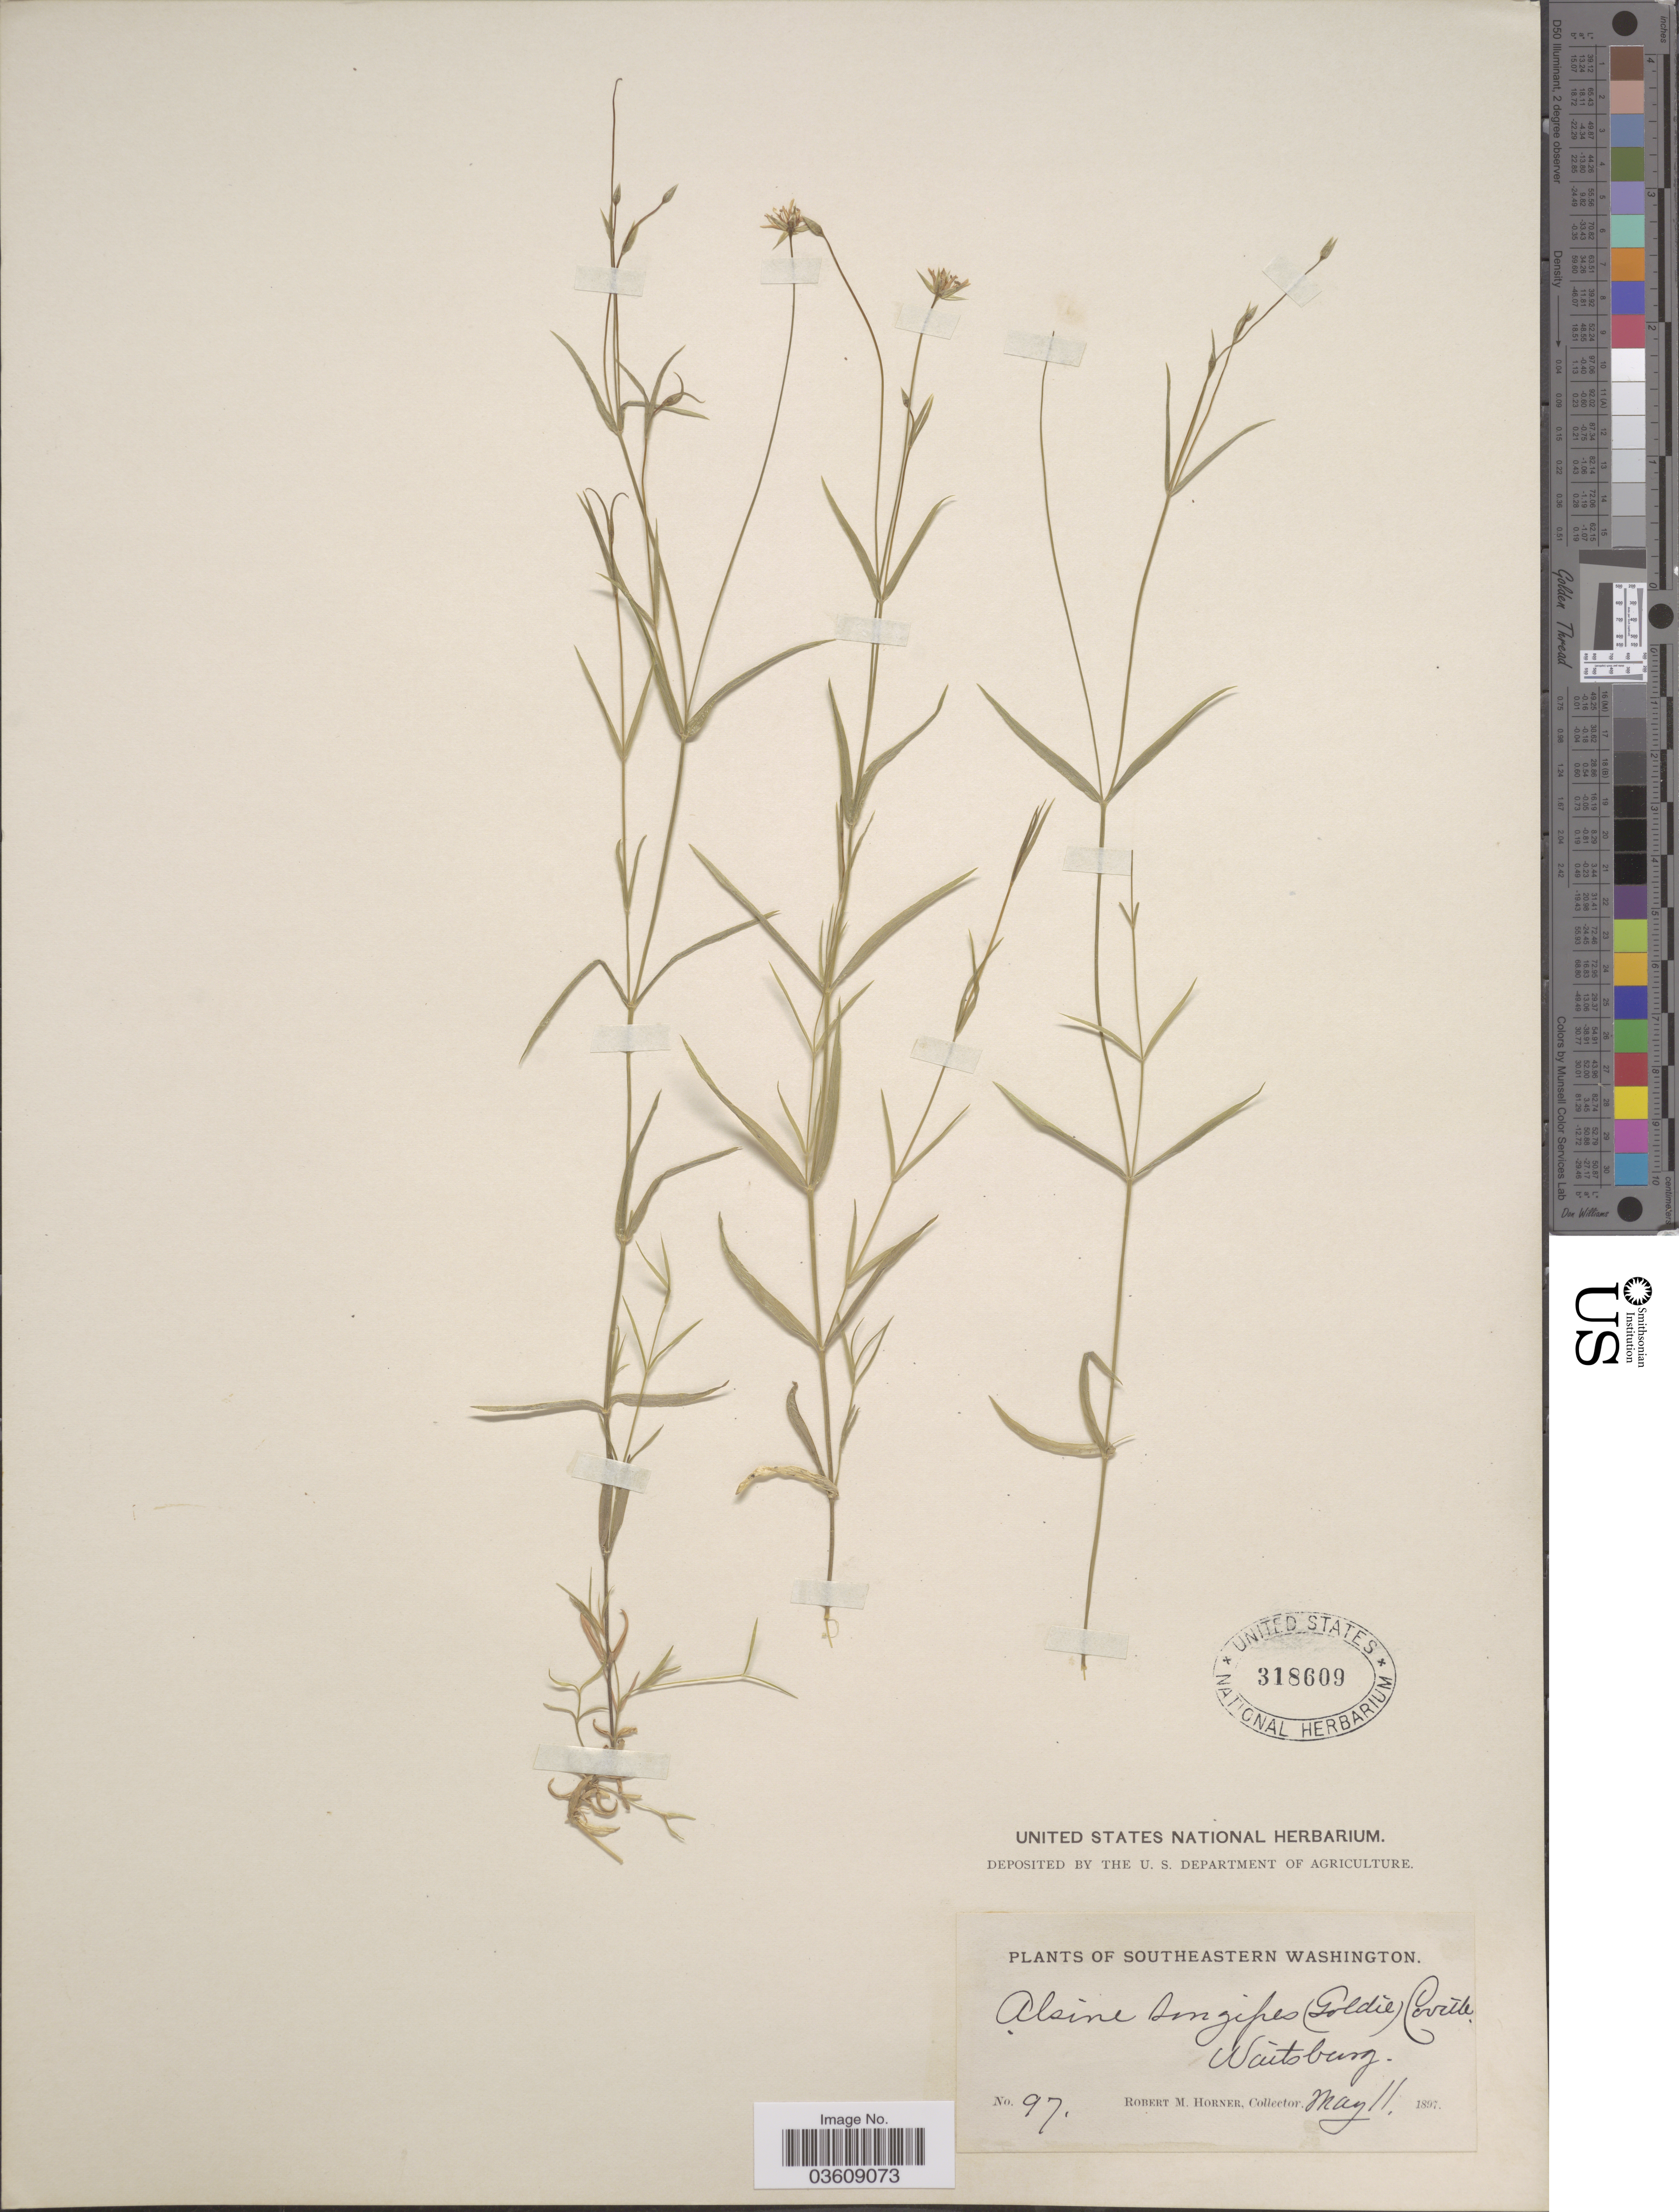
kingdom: Plantae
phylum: Tracheophyta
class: Magnoliopsida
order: Caryophyllales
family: Caryophyllaceae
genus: Stellaria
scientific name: Stellaria longipes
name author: Goldie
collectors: R. Horner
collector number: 97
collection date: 1897-05-11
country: United States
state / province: Washington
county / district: Walla Walla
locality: Southeastern Washington. Waitsburg.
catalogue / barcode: US 318609